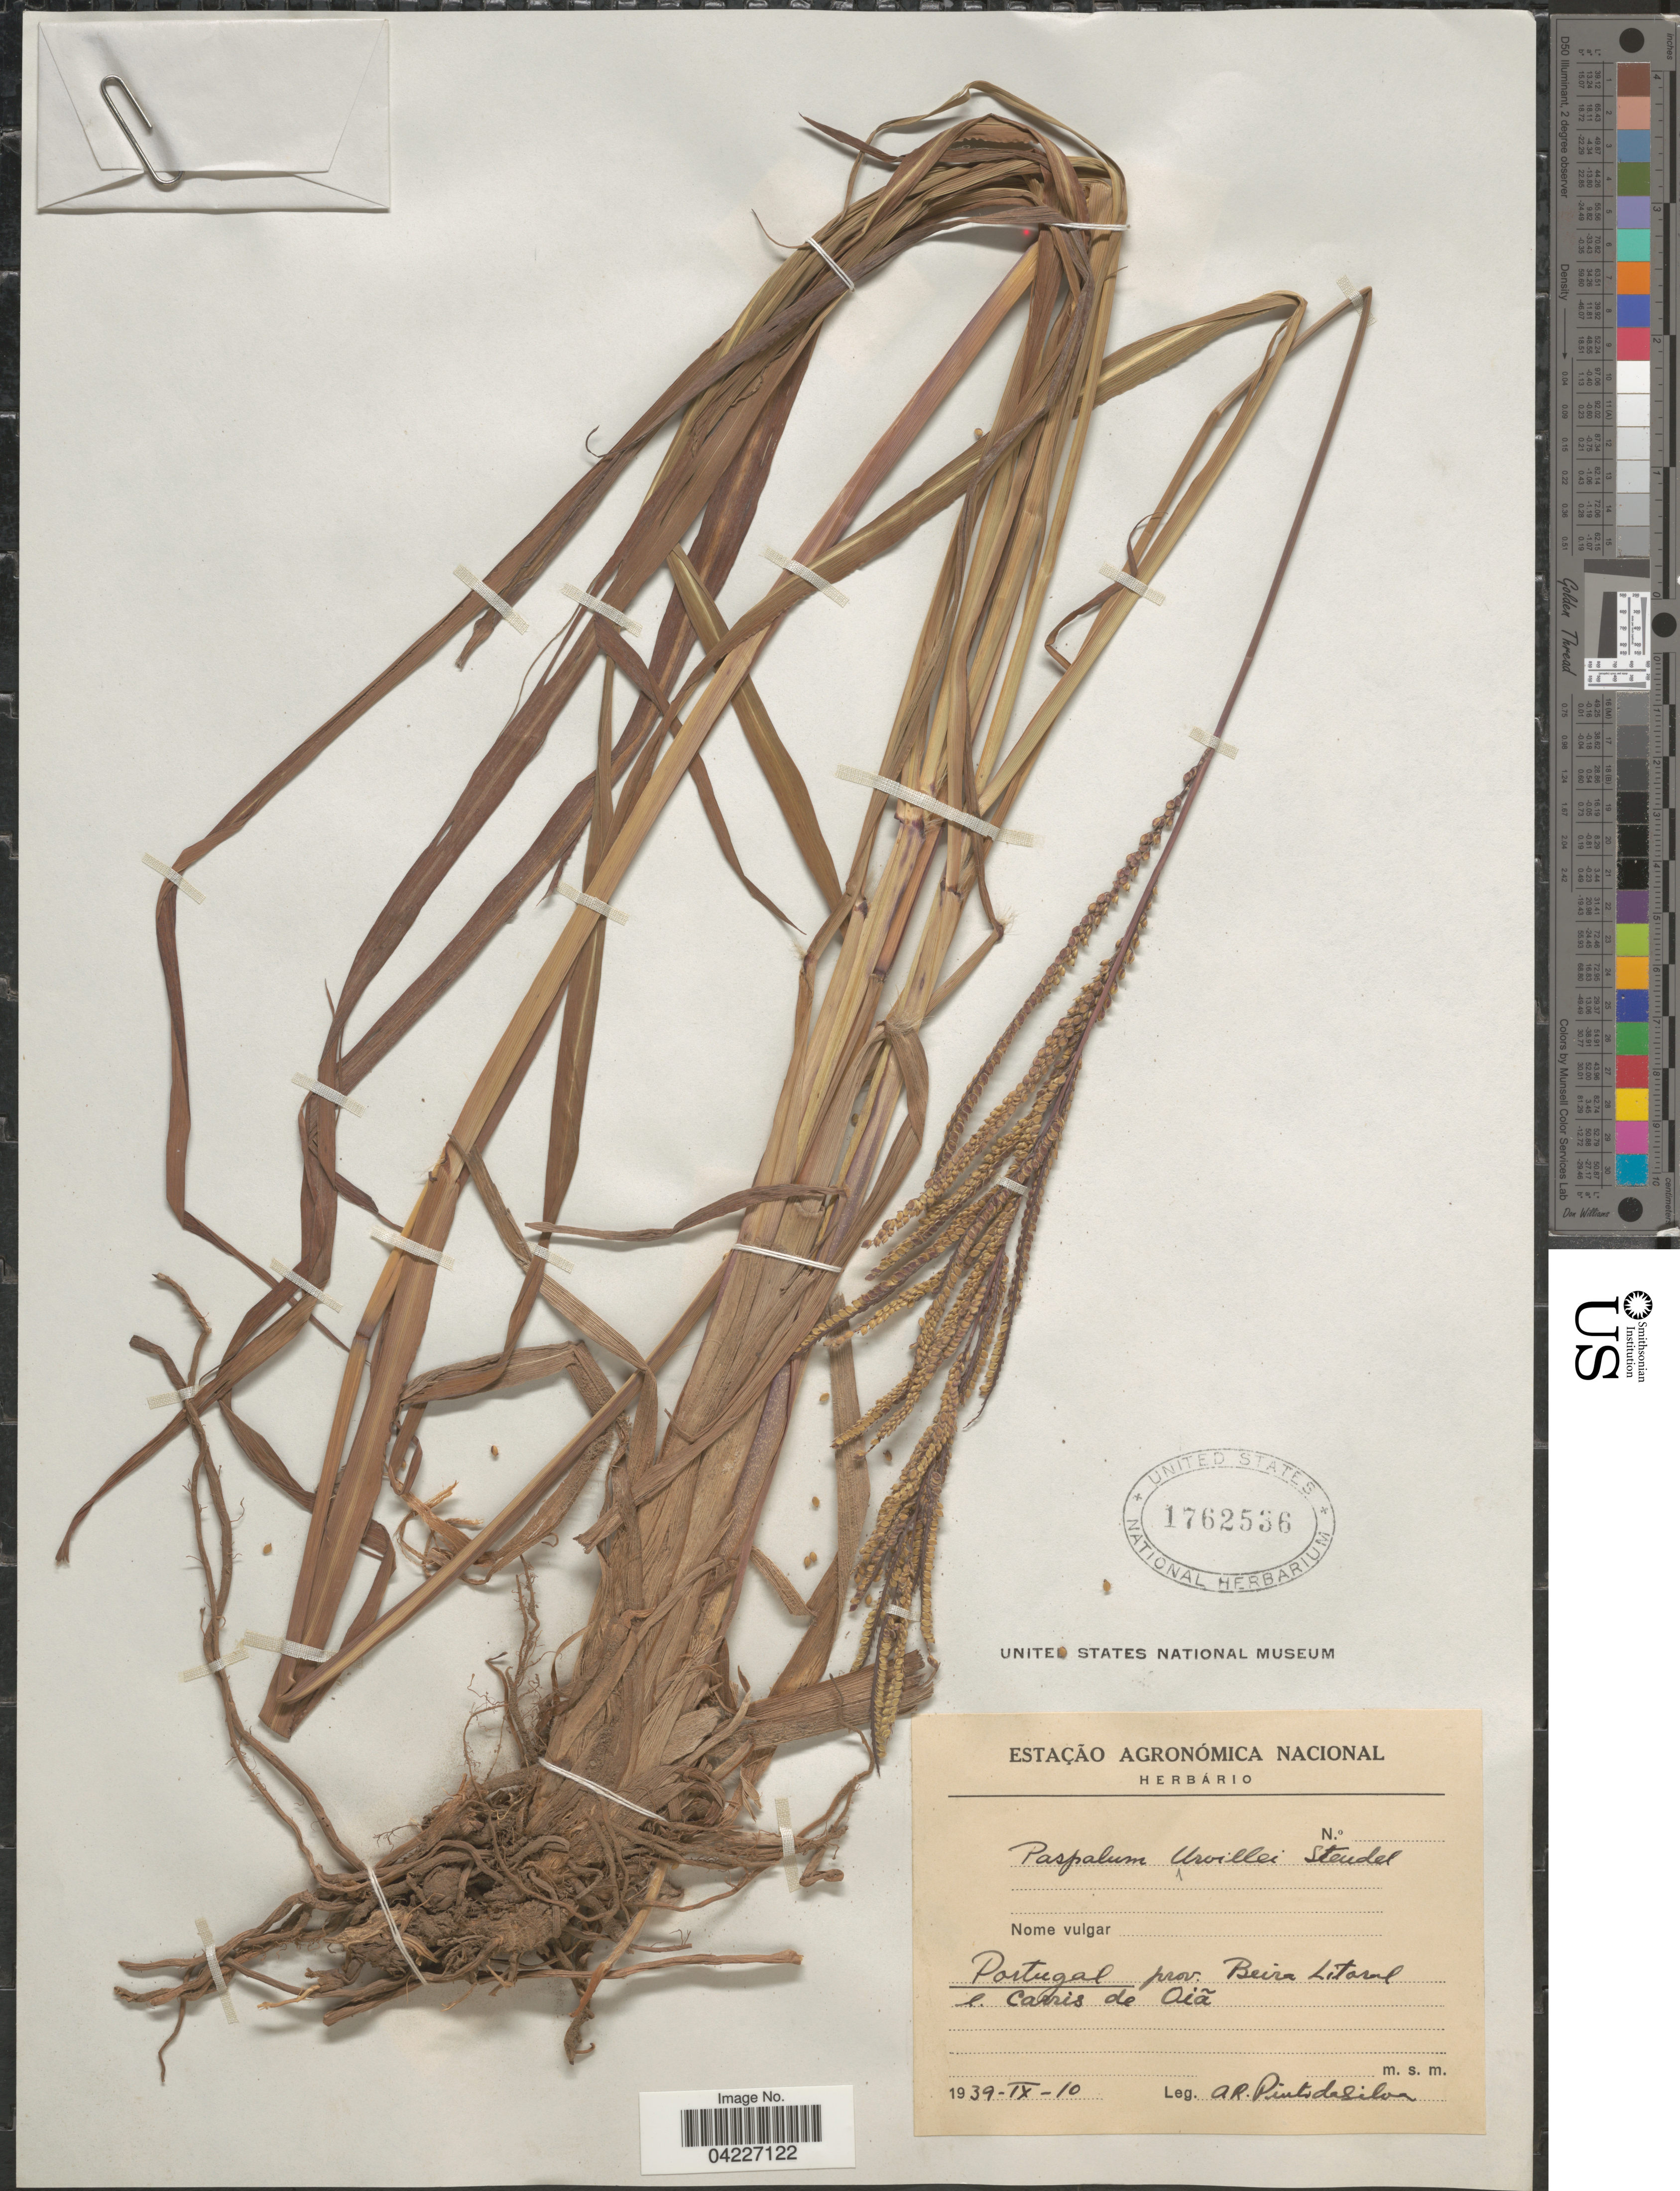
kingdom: Plantae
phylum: Tracheophyta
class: Liliopsida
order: Poales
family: Poaceae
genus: Paspalum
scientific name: Paspalum urvillei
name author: Steud.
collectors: A. Pinto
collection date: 1939-09-10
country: Portugal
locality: Prov. Beira Litoral e. carris de Oiã.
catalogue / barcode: US 1762536